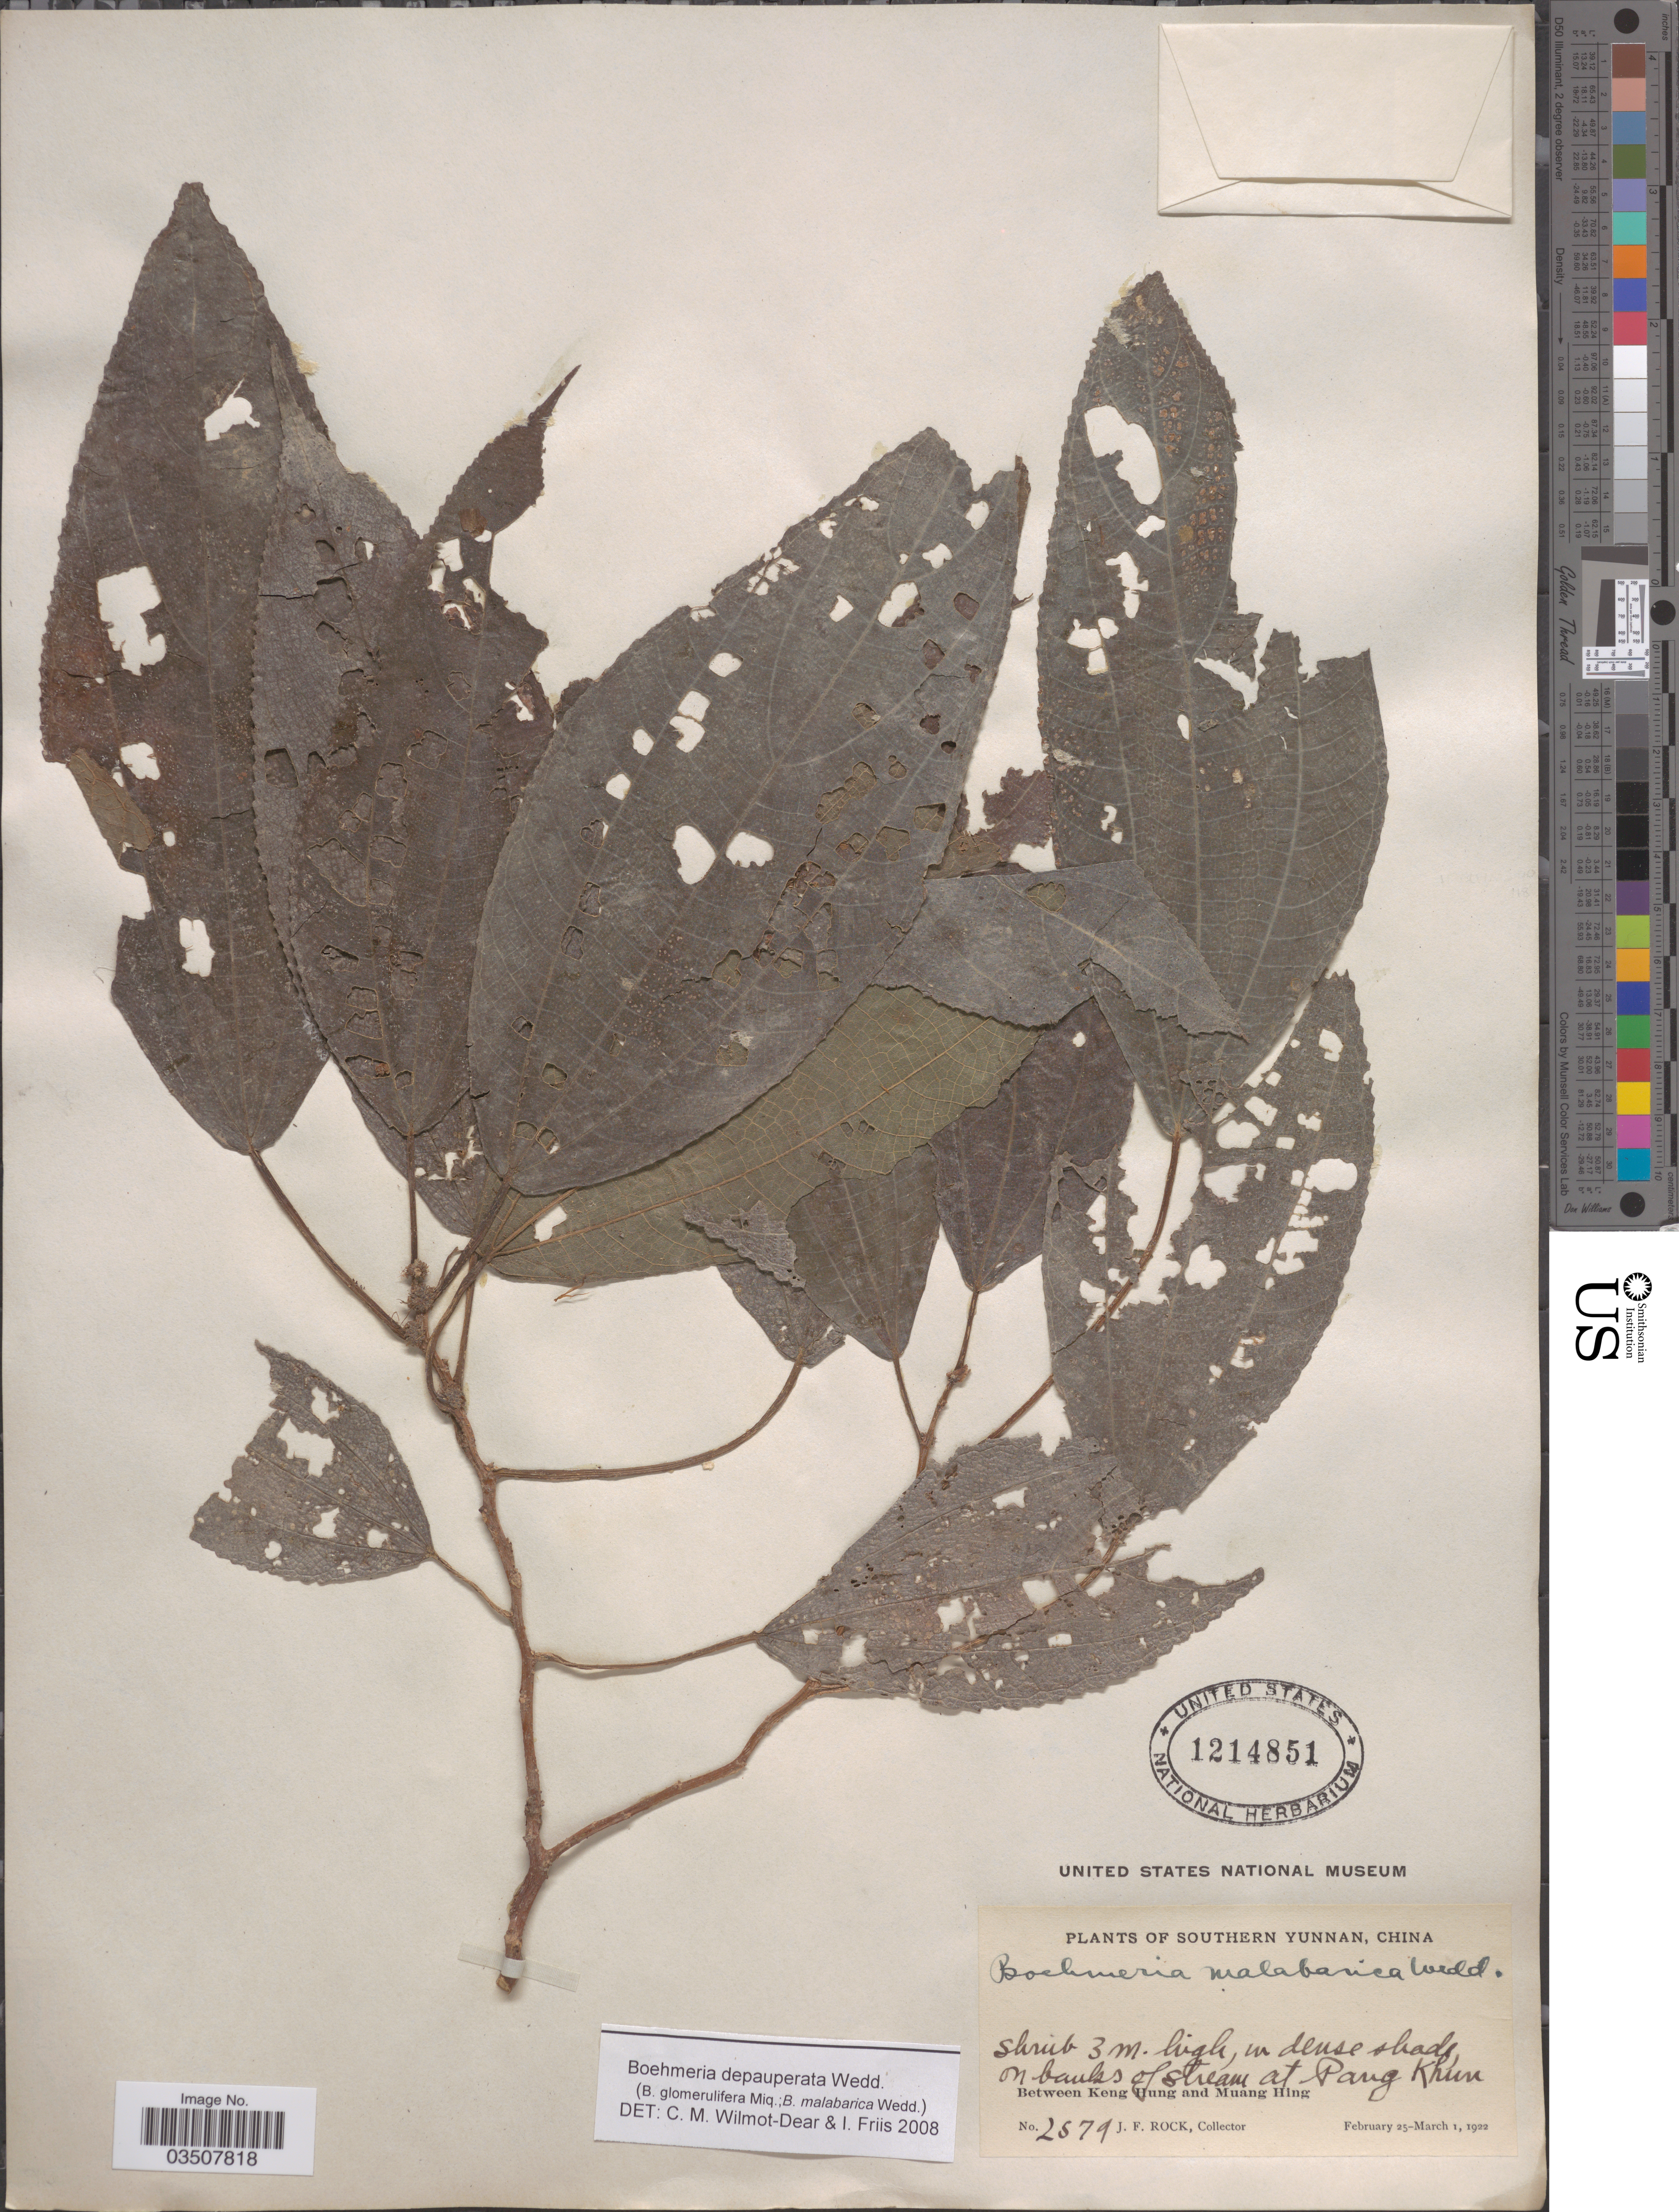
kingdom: Plantae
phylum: Tracheophyta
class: Magnoliopsida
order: Rosales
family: Urticaceae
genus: Boehmeria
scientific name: Boehmeria depauperata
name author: Wedd.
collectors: J. Rock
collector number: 2579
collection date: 1922-02-25/1922-03-01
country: China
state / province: Yunnan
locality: Southern Yunnan. On banks of stream at Pang Khun. Between Keng Hung and Muang Hing.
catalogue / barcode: US 1214851